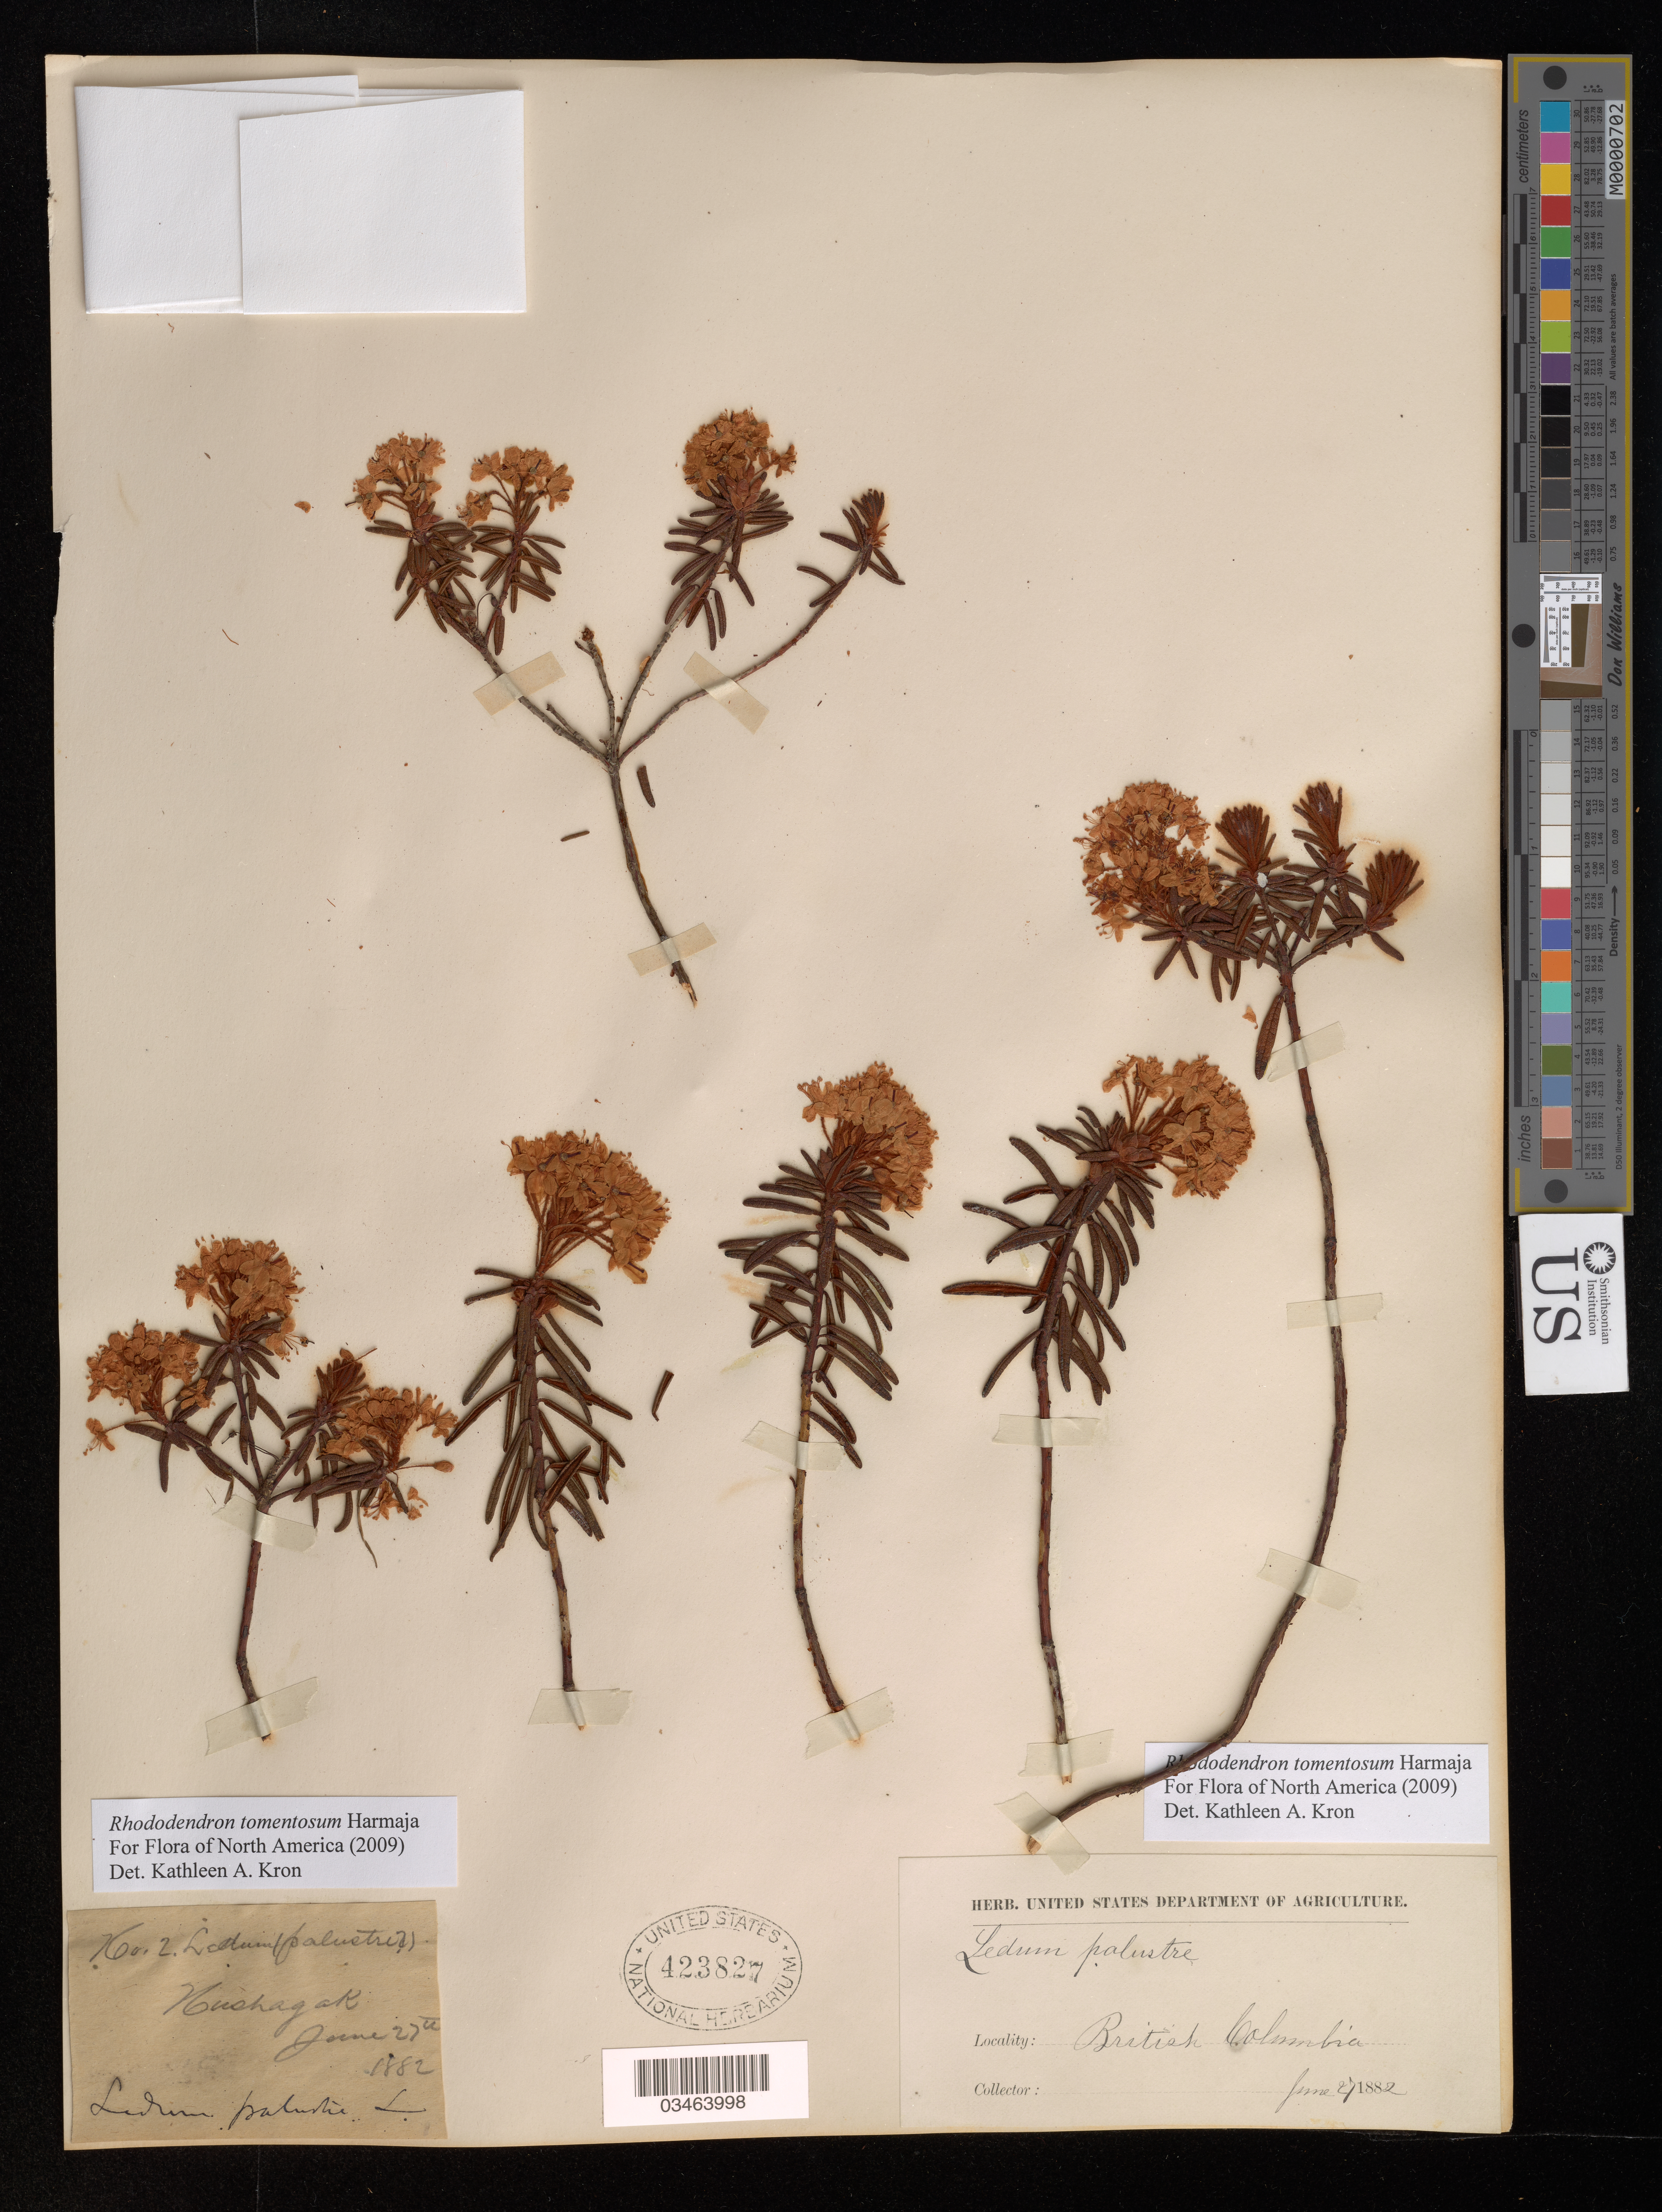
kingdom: Plantae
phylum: Tracheophyta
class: Magnoliopsida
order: Ericales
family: Ericaceae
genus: Rhododendron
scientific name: Rhododendron tomentosum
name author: Harmaja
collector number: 2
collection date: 1882-06-27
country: Canada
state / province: British Columbia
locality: Nushagak.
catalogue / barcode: US 423827